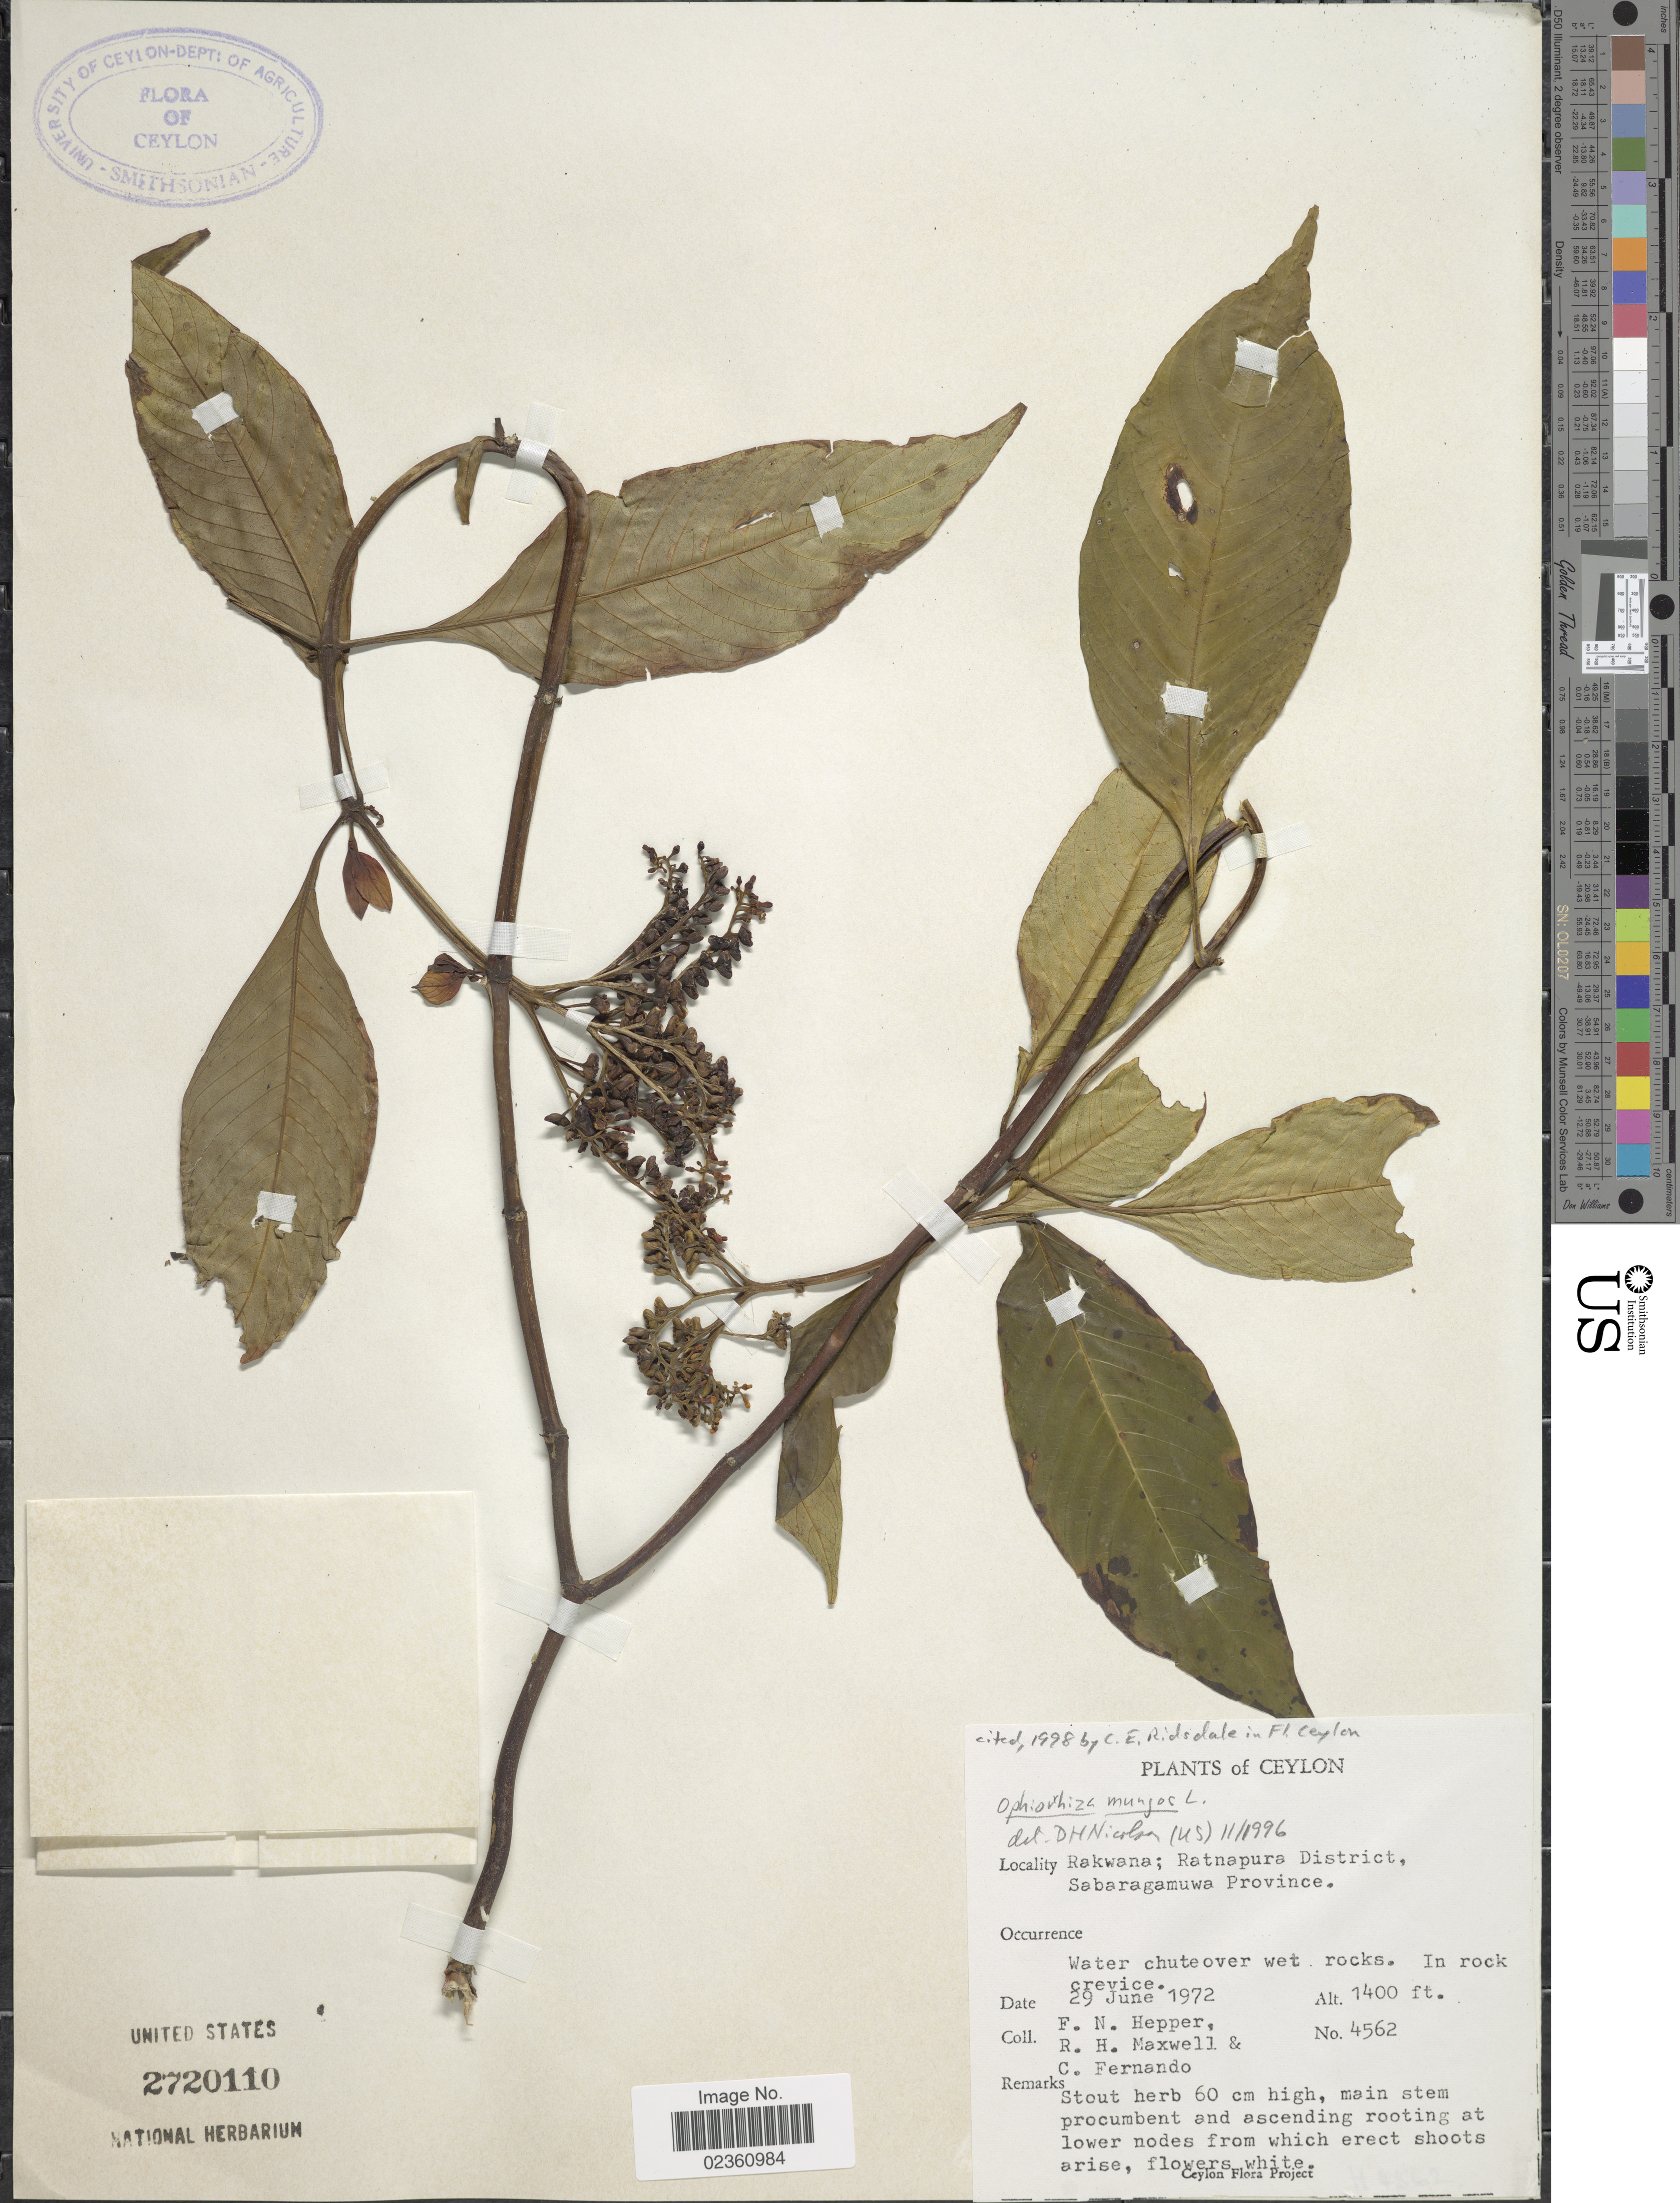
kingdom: Plantae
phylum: Tracheophyta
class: Magnoliopsida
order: Gentianales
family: Rubiaceae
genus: Ophiorrhiza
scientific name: Ophiorrhiza mungos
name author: L.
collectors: F. Hepper, R. Maxwell & C. Fernando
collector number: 4562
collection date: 1972-06-29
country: Sri Lanka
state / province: Sabaragamuwa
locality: Ceylon, Rakwana; Ratnapura District, Water chute over wet rocks. In rock crevice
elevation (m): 427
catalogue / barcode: US 2720110